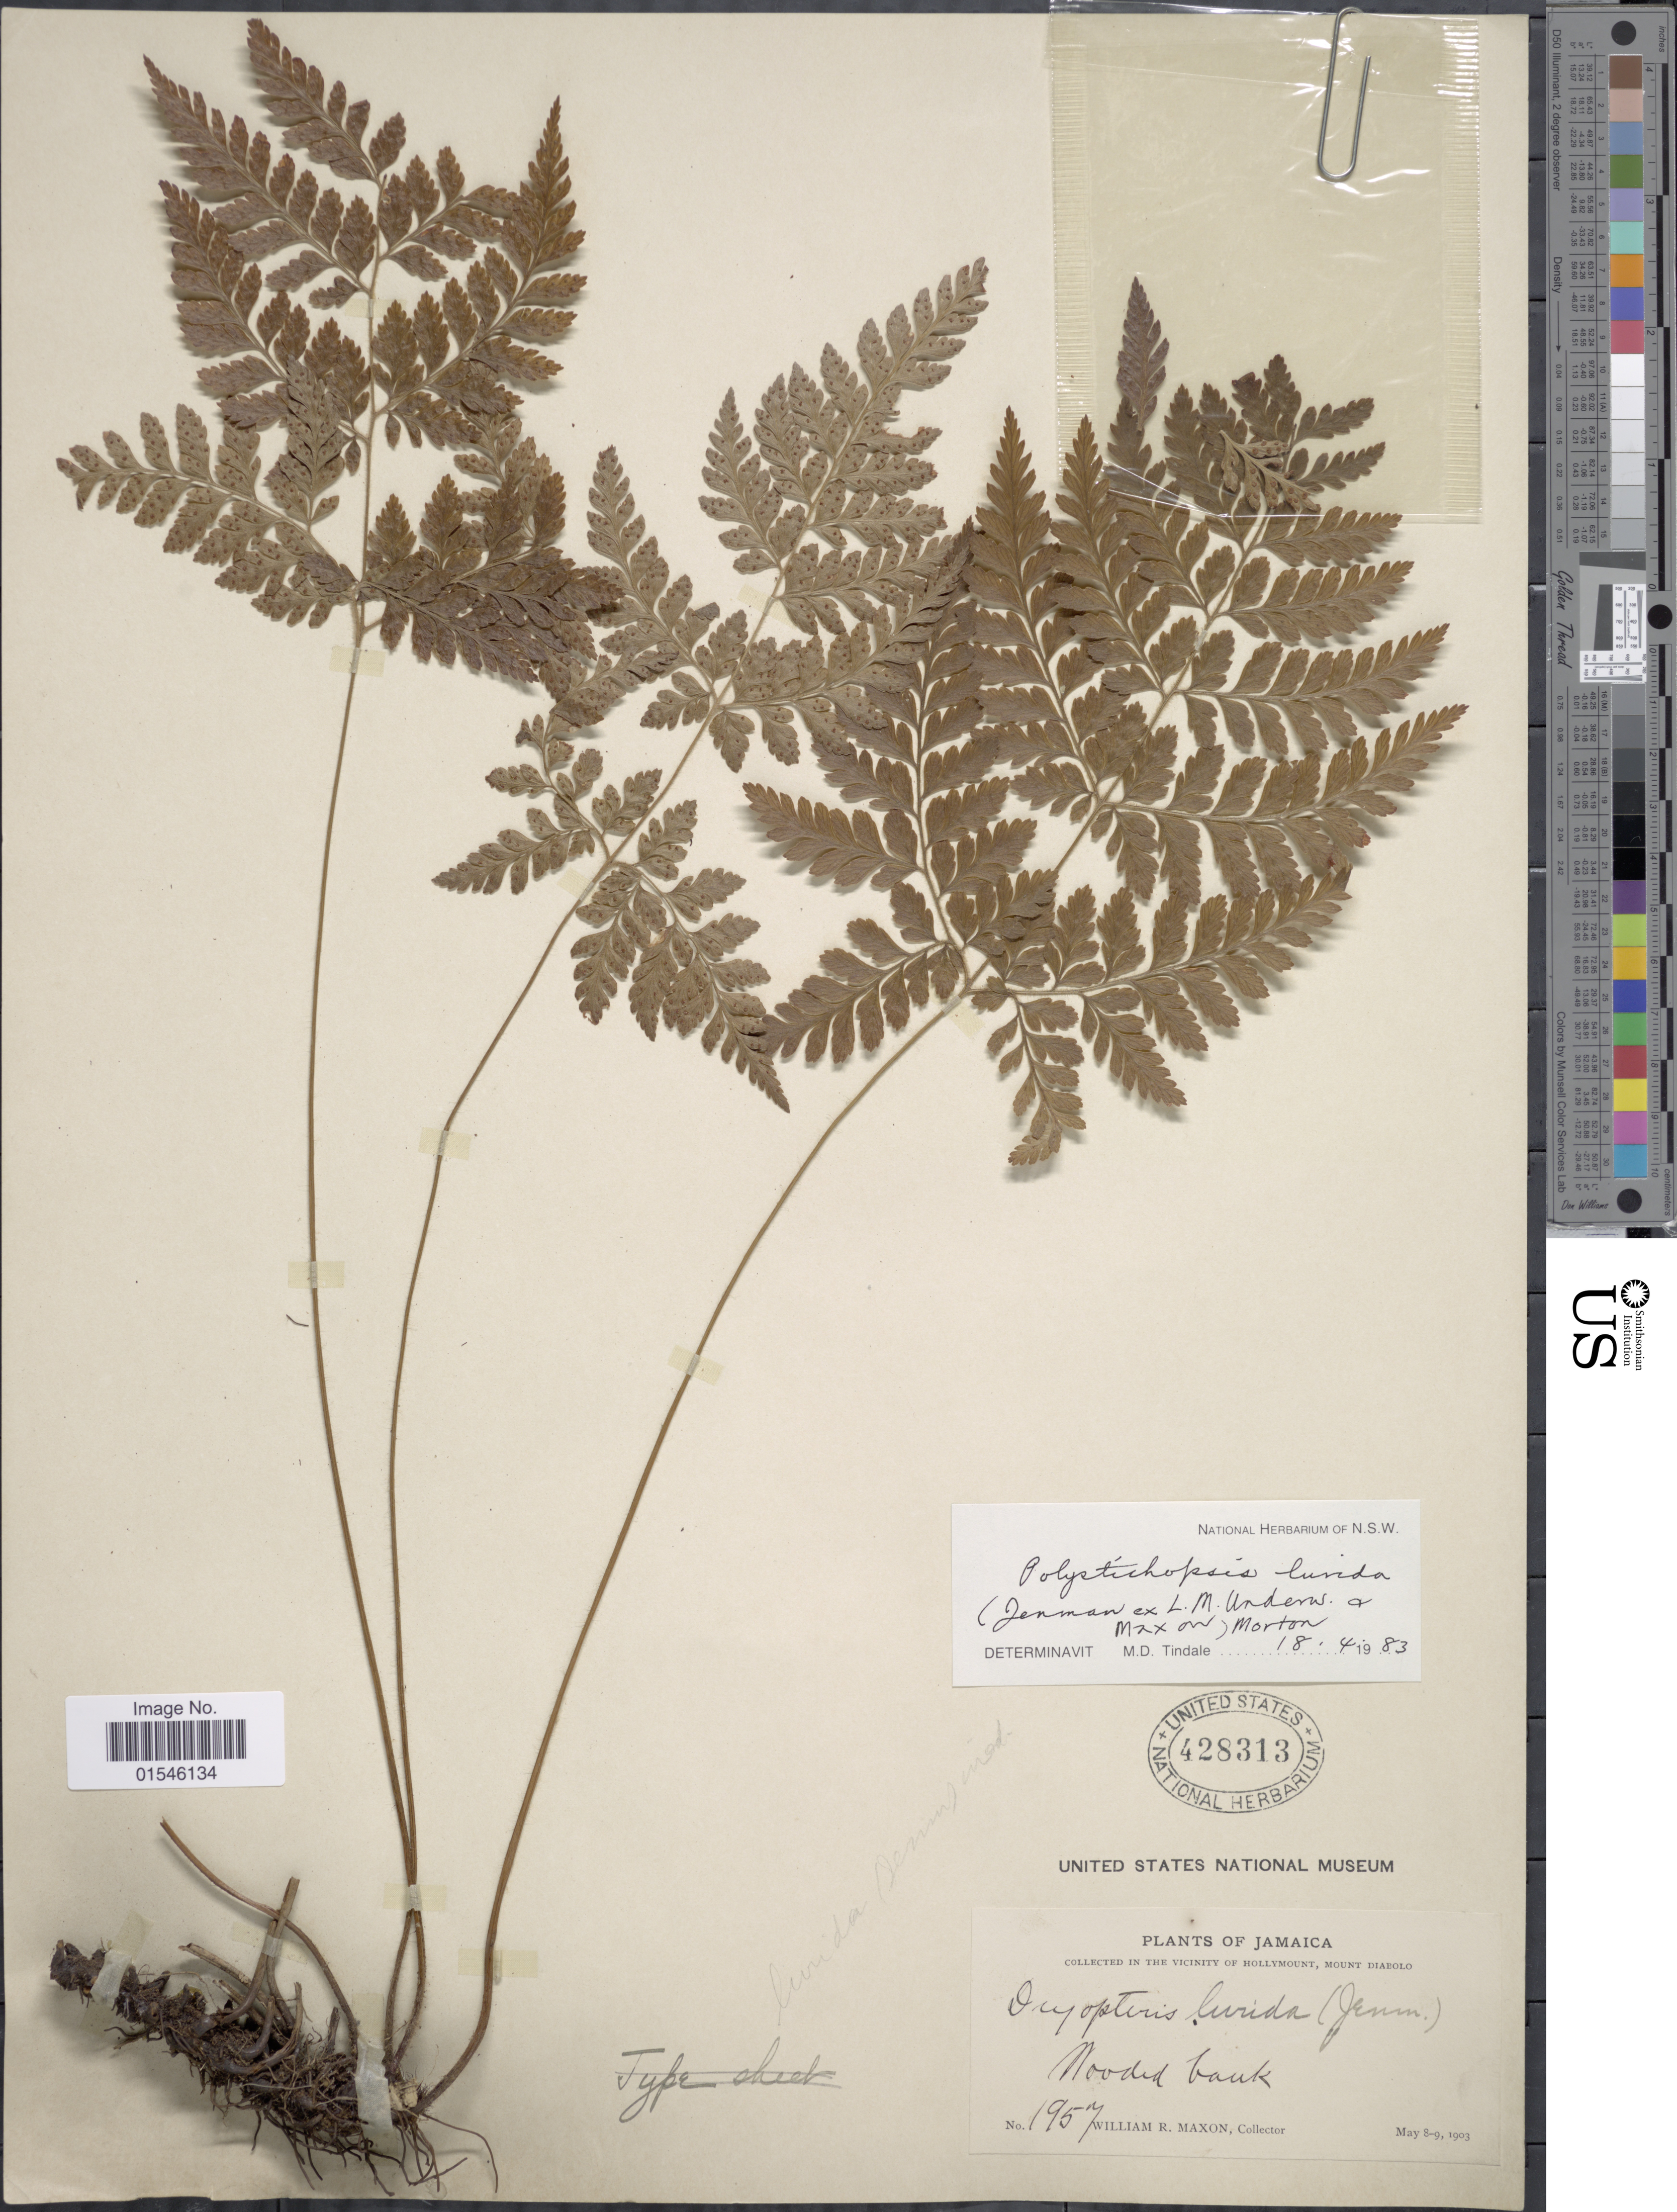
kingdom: Plantae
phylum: Tracheophyta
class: Polypodiopsida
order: Polypodiales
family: Dryopteridaceae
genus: Polystichopsis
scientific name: Polystichopsis lurida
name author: (Jenman ex Underw. & Maxon) C.V. Morton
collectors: W. R. Maxon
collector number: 1957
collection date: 1903-05-08/1903-05-09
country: Jamaica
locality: In the vicinity of Hollymount, Mount Diabolo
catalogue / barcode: US 428313